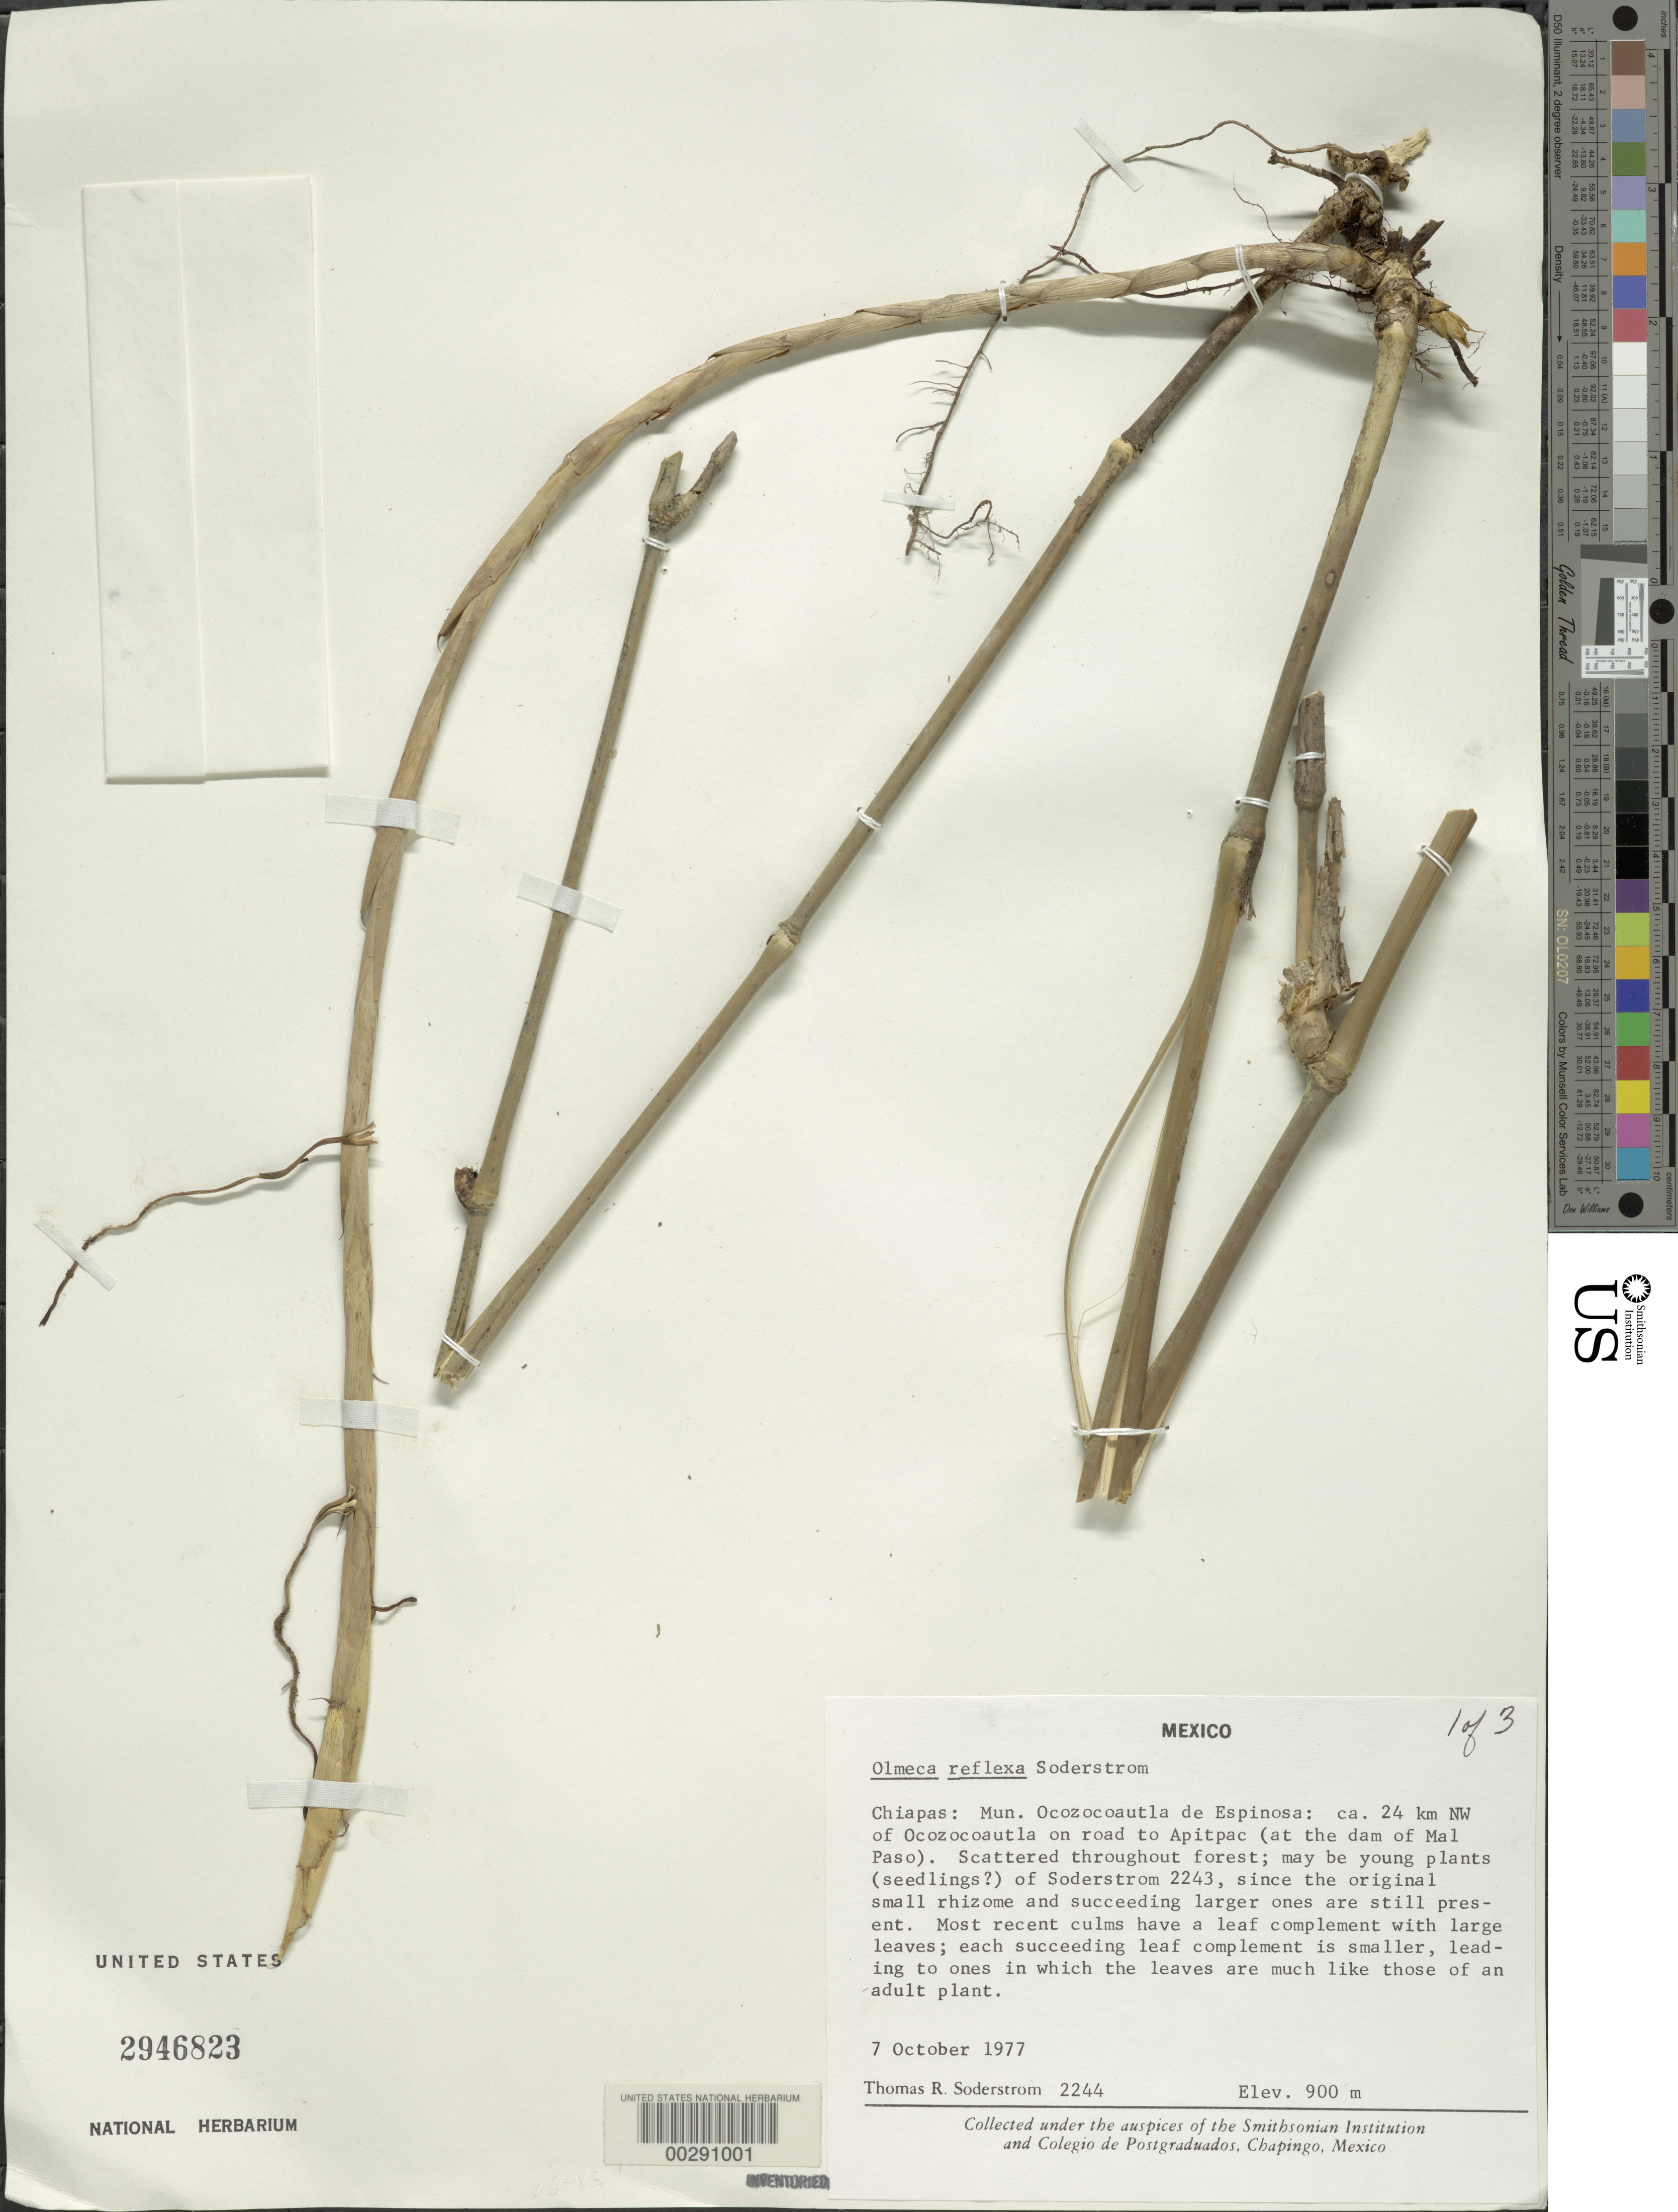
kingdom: Plantae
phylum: Tracheophyta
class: Liliopsida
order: Poales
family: Poaceae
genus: Olmeca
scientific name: Olmeca reflexa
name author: Soderstr.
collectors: T. R. Soderstrom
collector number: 2244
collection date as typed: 07 Oct 1977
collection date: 1977-10-07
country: Mexico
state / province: Chiapas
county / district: Ocozocoautla de Espinosa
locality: Ca 24 km NW of Ocozocoautla on road to Apitpac (at the dam of Mal Paso)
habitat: Forest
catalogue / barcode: US 2946823